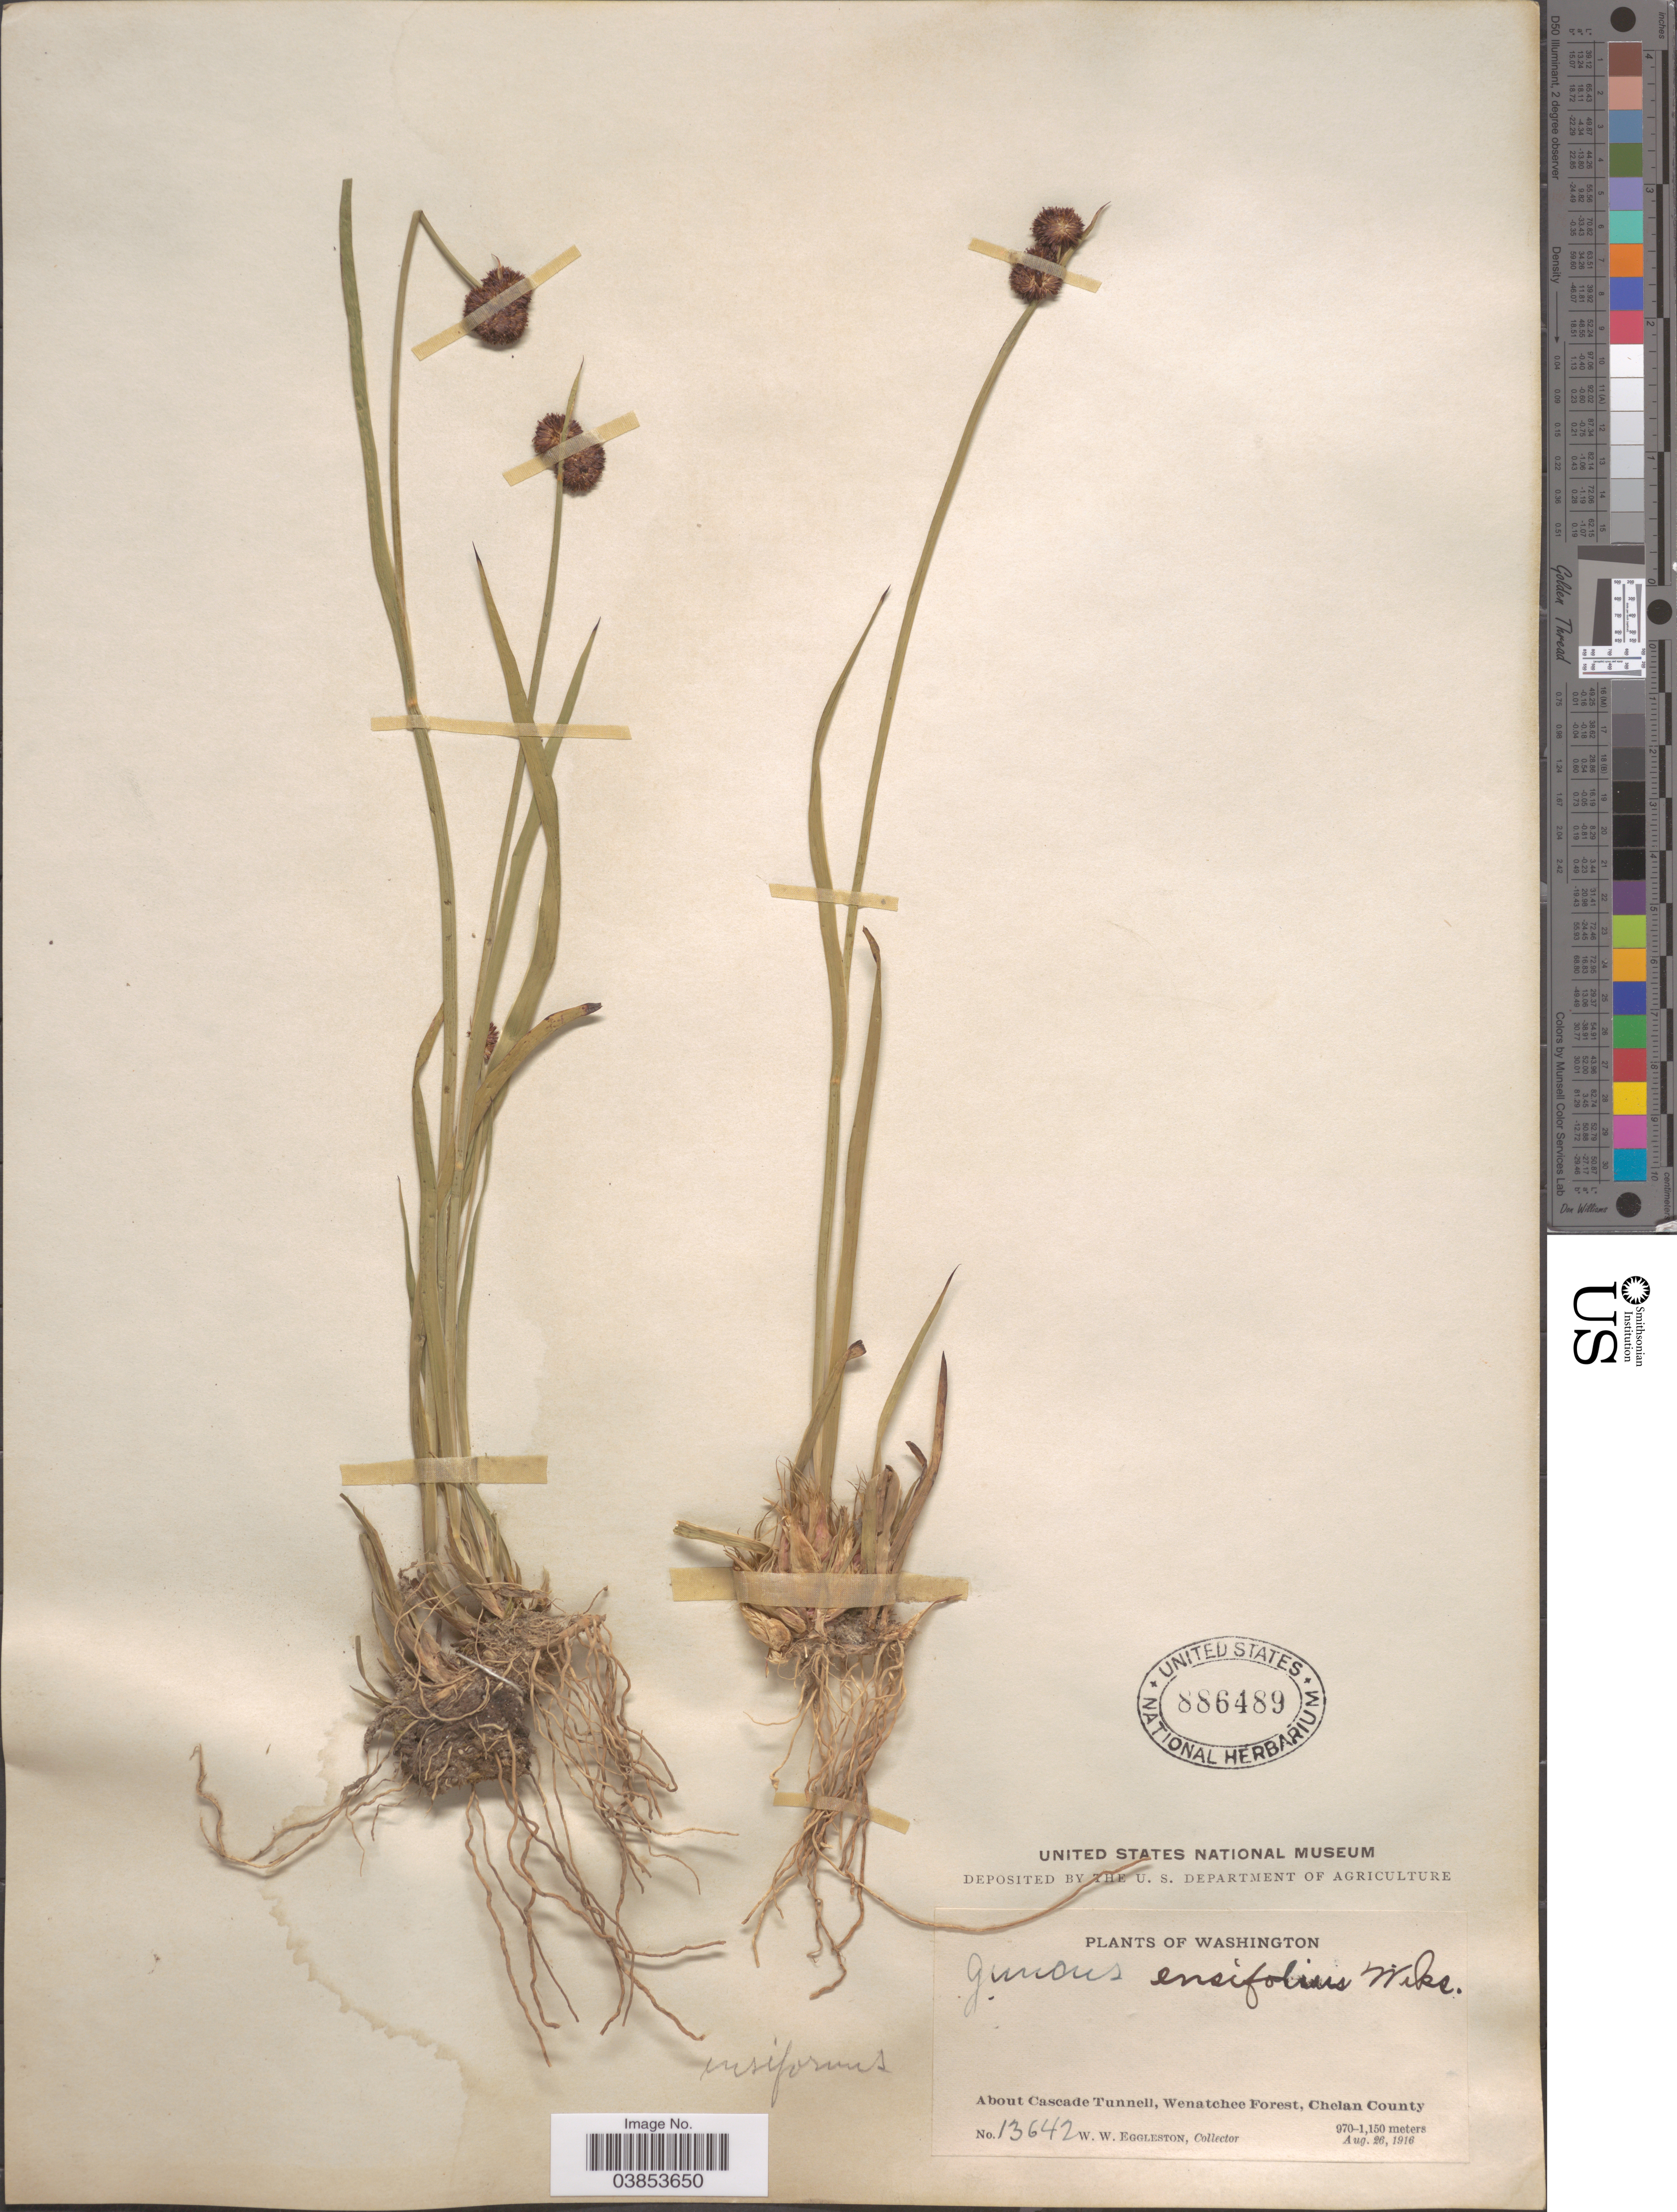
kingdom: Plantae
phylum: Tracheophyta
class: Liliopsida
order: Poales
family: Juncaceae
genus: Juncus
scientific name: Juncus ensifolius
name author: Wikstr.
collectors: W. W. Eggleston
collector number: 13642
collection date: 1916-08-26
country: United States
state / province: Washington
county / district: Chelan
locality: About Cascade Tunnell, Wenatchee Forest, Chelan County.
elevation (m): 970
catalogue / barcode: US 886489